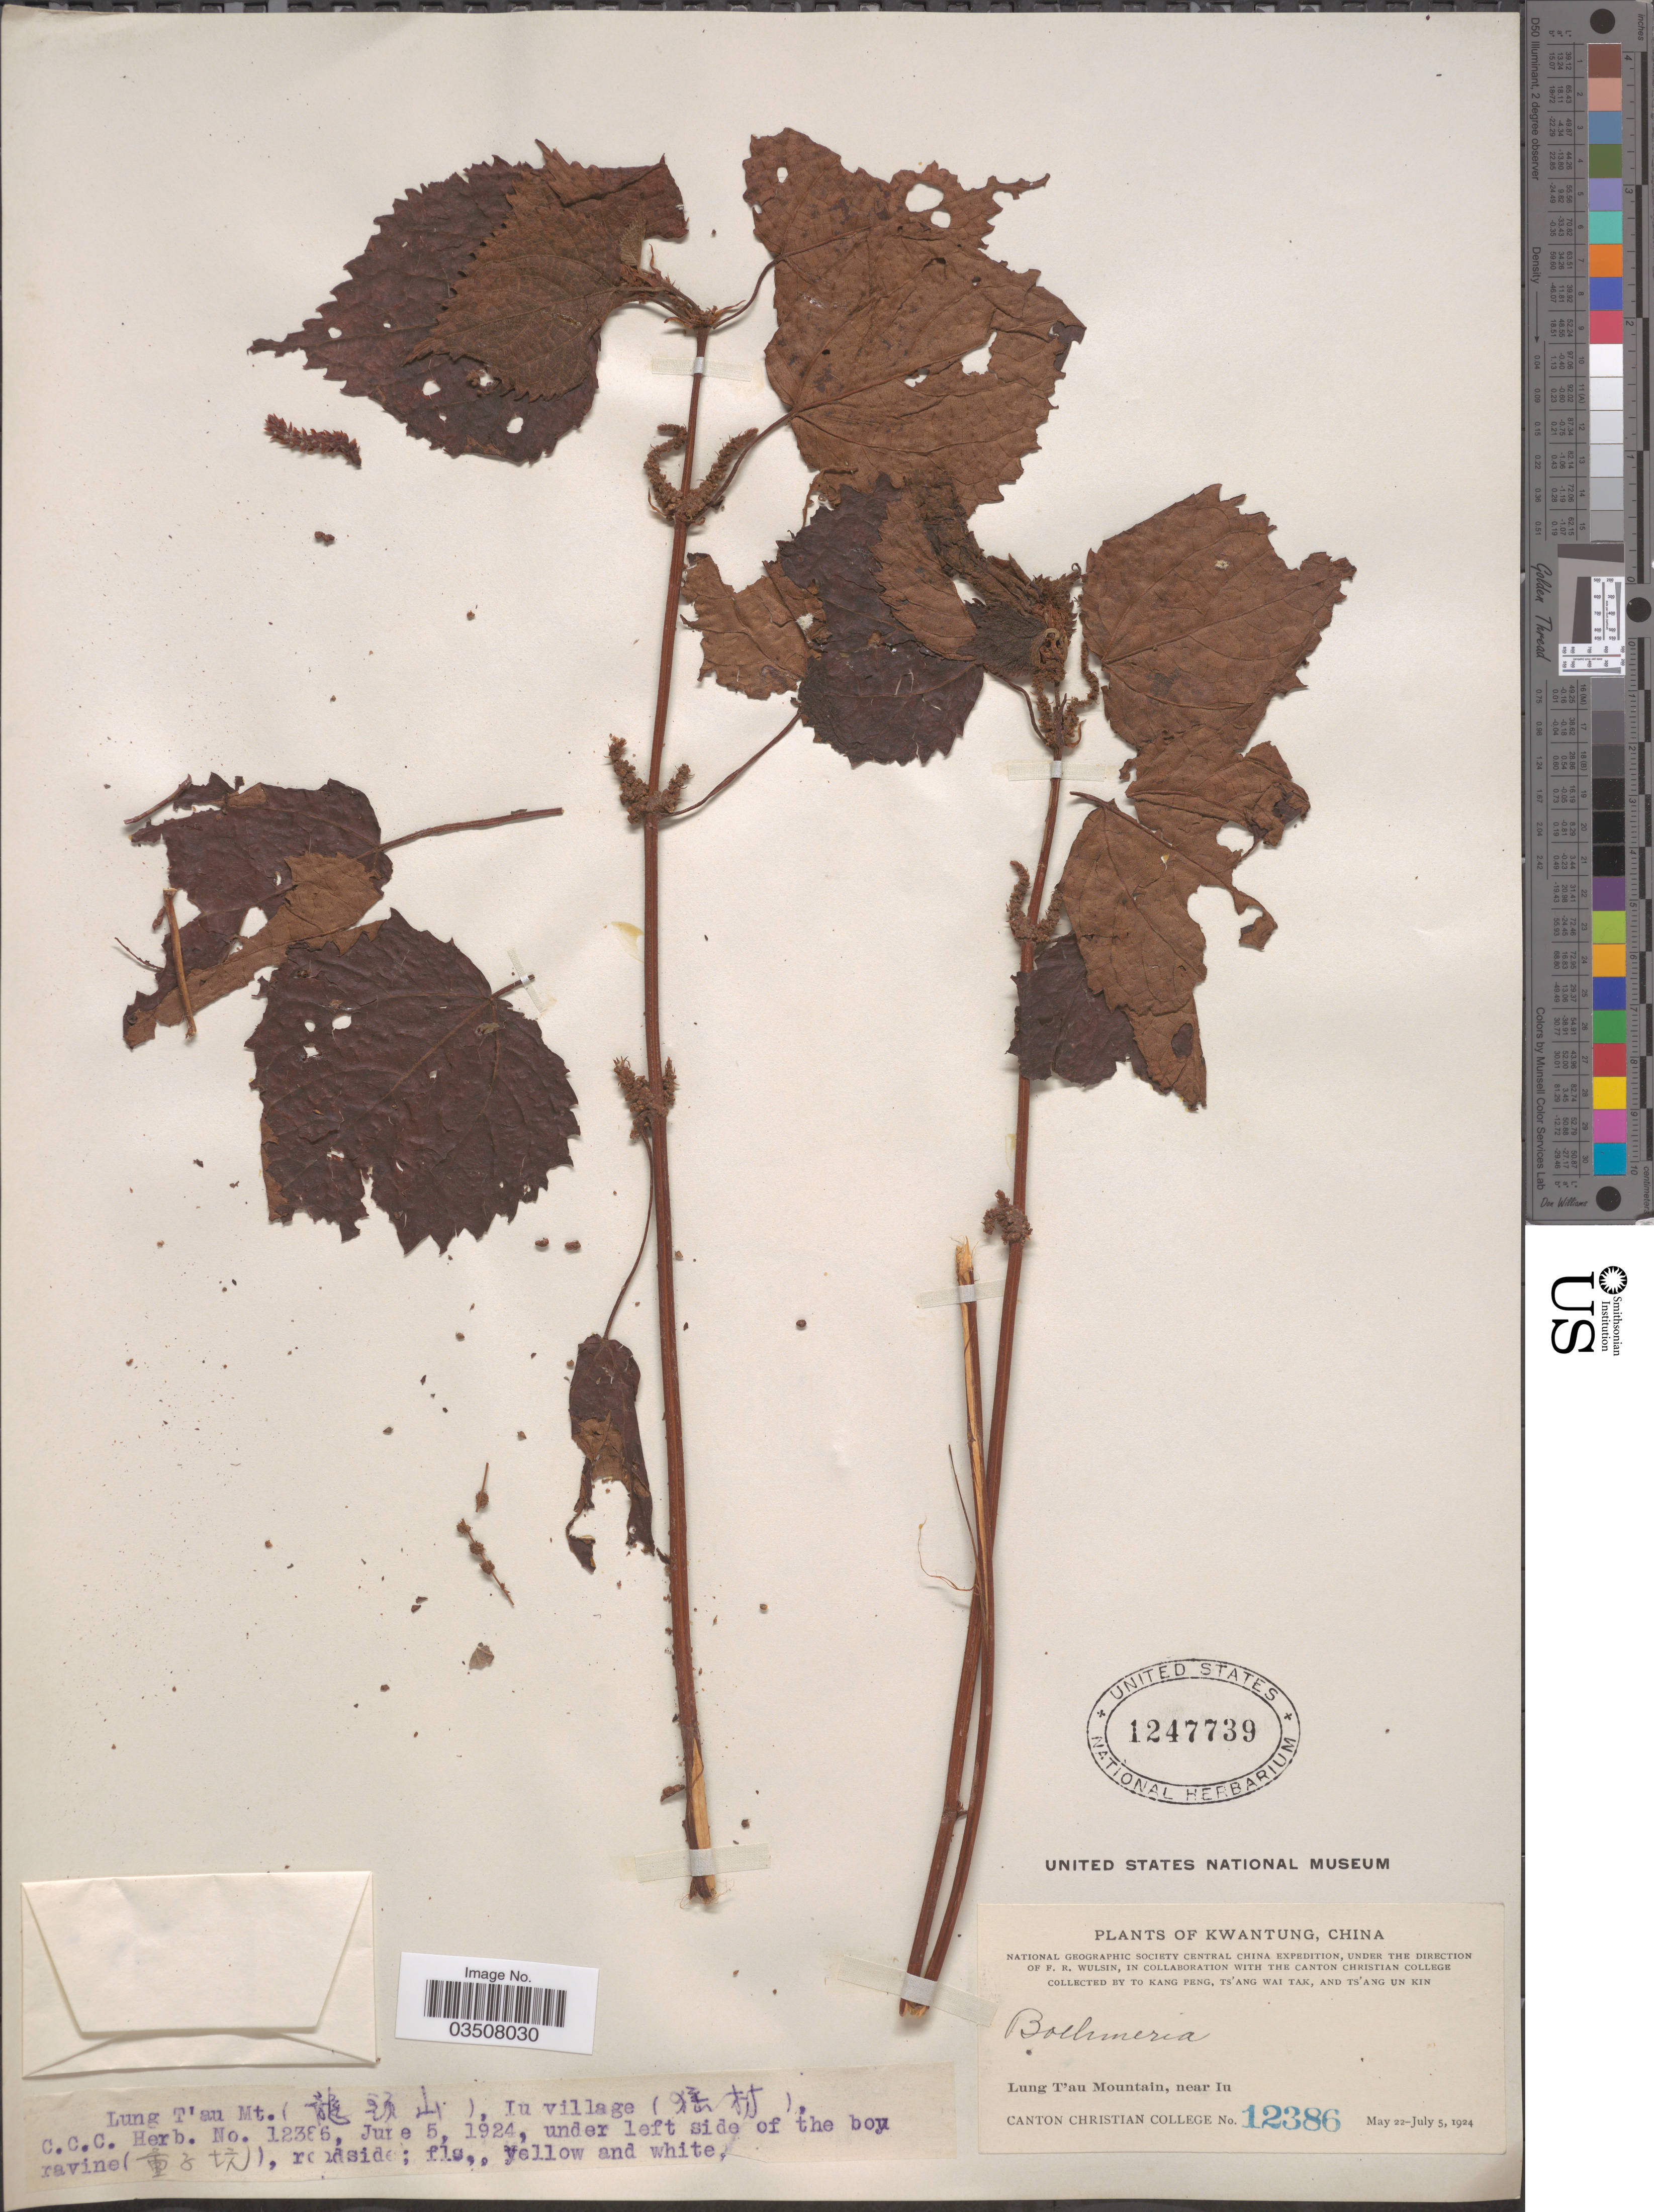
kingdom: Plantae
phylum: Tracheophyta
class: Magnoliopsida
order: Rosales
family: Urticaceae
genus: Boehmeria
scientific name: Boehmeria sp.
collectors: Kang Peng To, W. T. Tsang & Ts' Ang Un Kin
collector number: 12386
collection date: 1924-06-05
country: China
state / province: Guangdong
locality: Kwantung. Lung T'au Mountain (X), near Iu. Iu Village (X), under left side of the boy [interpreted] ravine (X).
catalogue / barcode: US 1247739